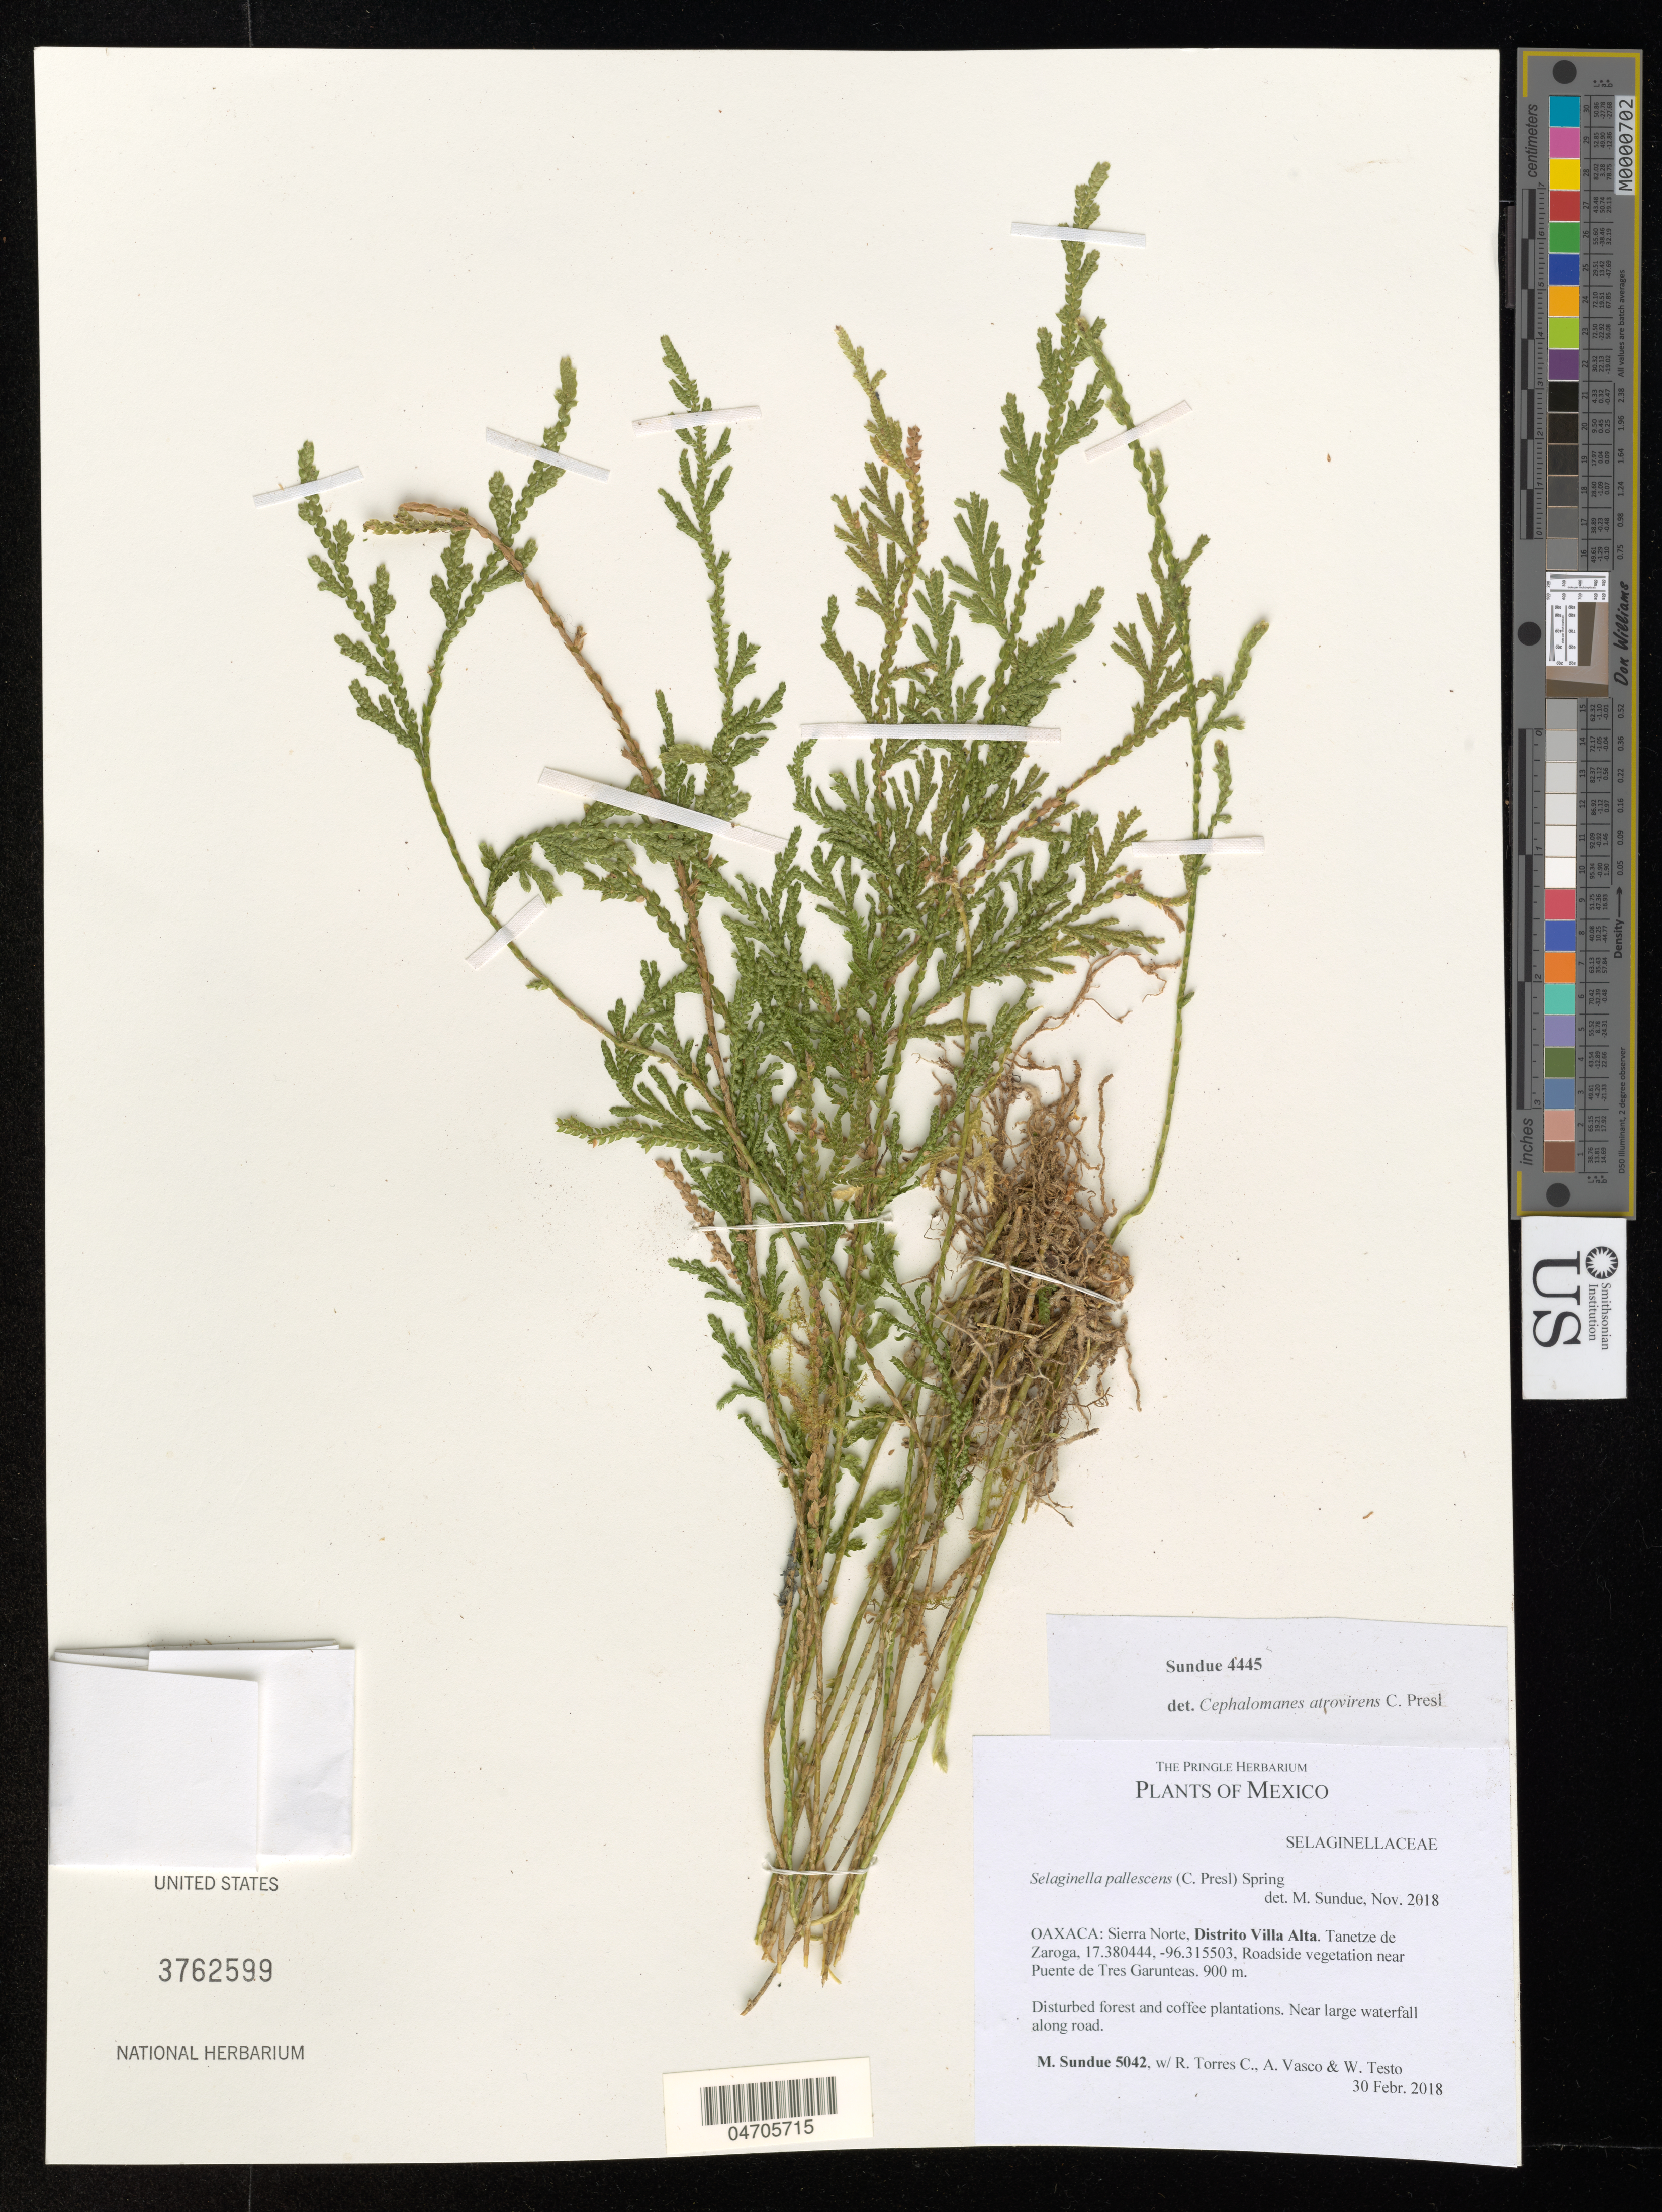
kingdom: Plantae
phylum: Tracheophyta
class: Lycopodiopsida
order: Selaginellales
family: Selaginellaceae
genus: Selaginella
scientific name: Selaginella pallescens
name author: (C. Presl) Spring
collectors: M. Sundue, R. Torres C., A. Vasco & W. Testo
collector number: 5042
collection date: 2018-02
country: Mexico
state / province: Oaxaca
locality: Sierra Norte, Distrito Villa Alta. Tanctze de Zaroga. Roadside vegetation near Puente de Tres Garunteas. Disturbed forest and coffee plantations. Near large waterfall along road.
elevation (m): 900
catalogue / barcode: US 3762599